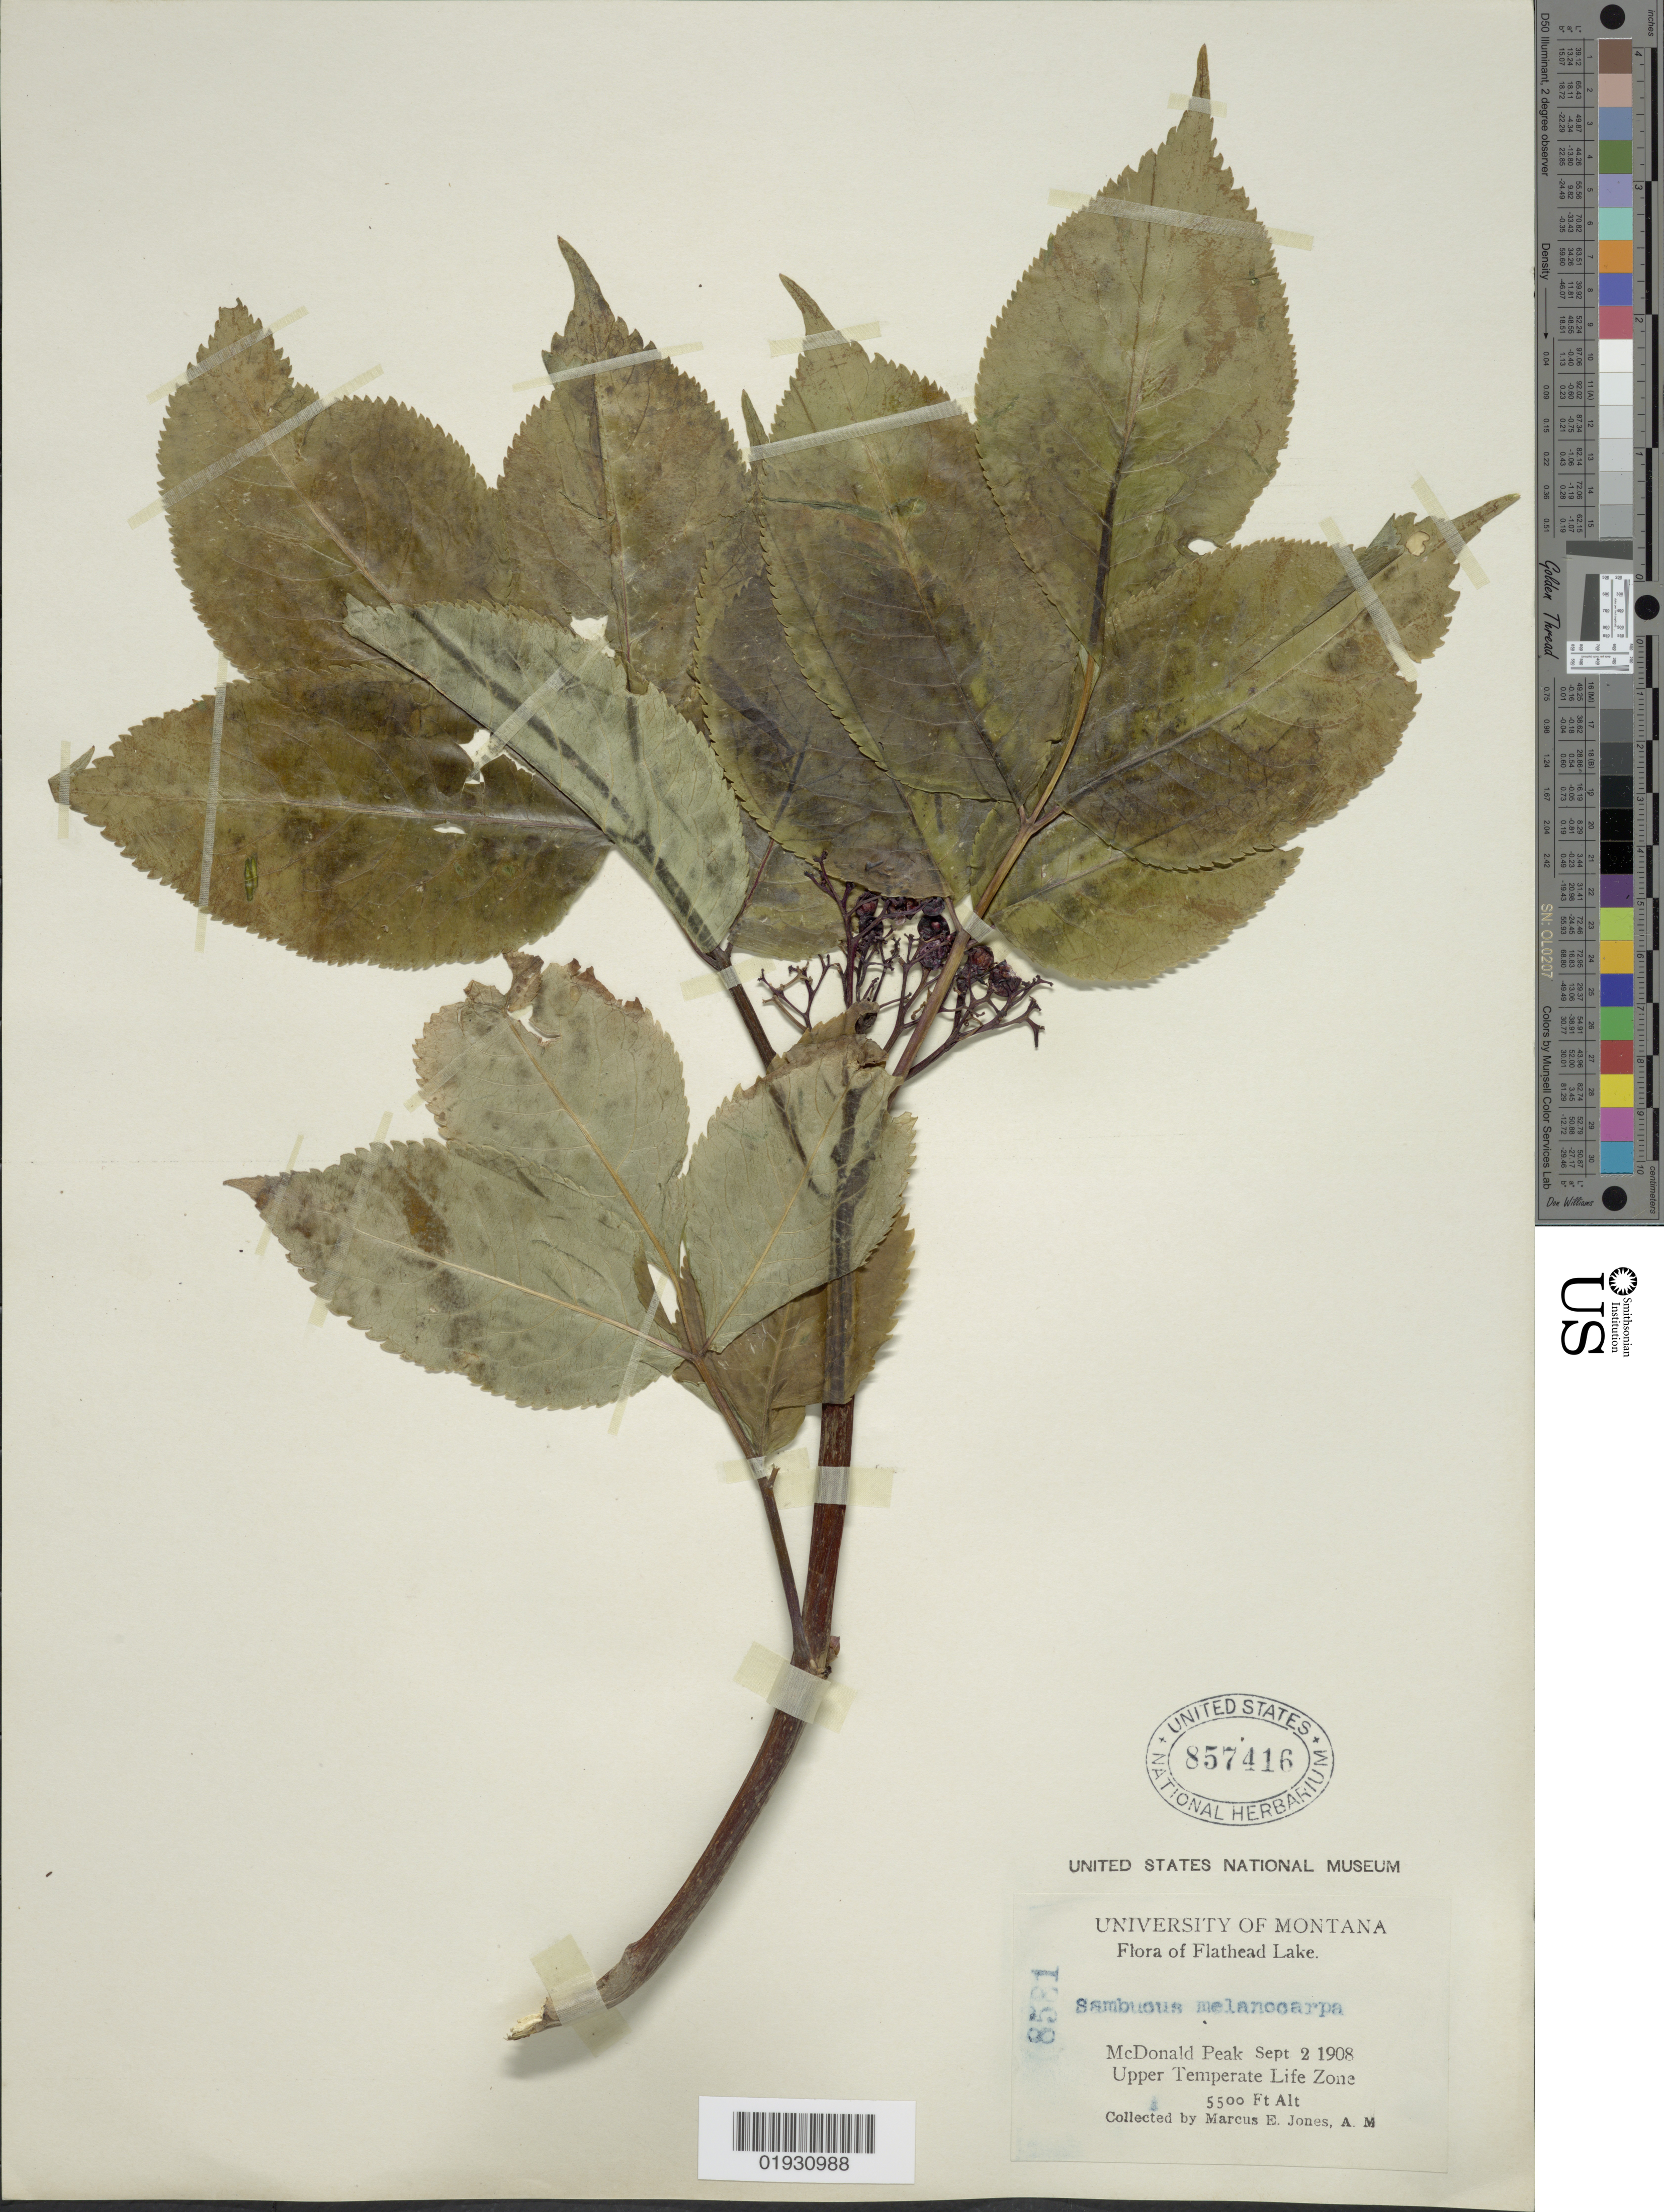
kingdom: Plantae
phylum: Tracheophyta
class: Magnoliopsida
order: Dipsacales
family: Viburnaceae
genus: Sambucus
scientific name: Sambucus melanocarpa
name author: A. Gray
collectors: M. E. Jones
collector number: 8581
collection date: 1908-09-02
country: United States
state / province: Montana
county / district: Lake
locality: Flathead Lake. McDonald Peak. Upper Temperate Life Zone.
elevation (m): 1676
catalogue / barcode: US 857416